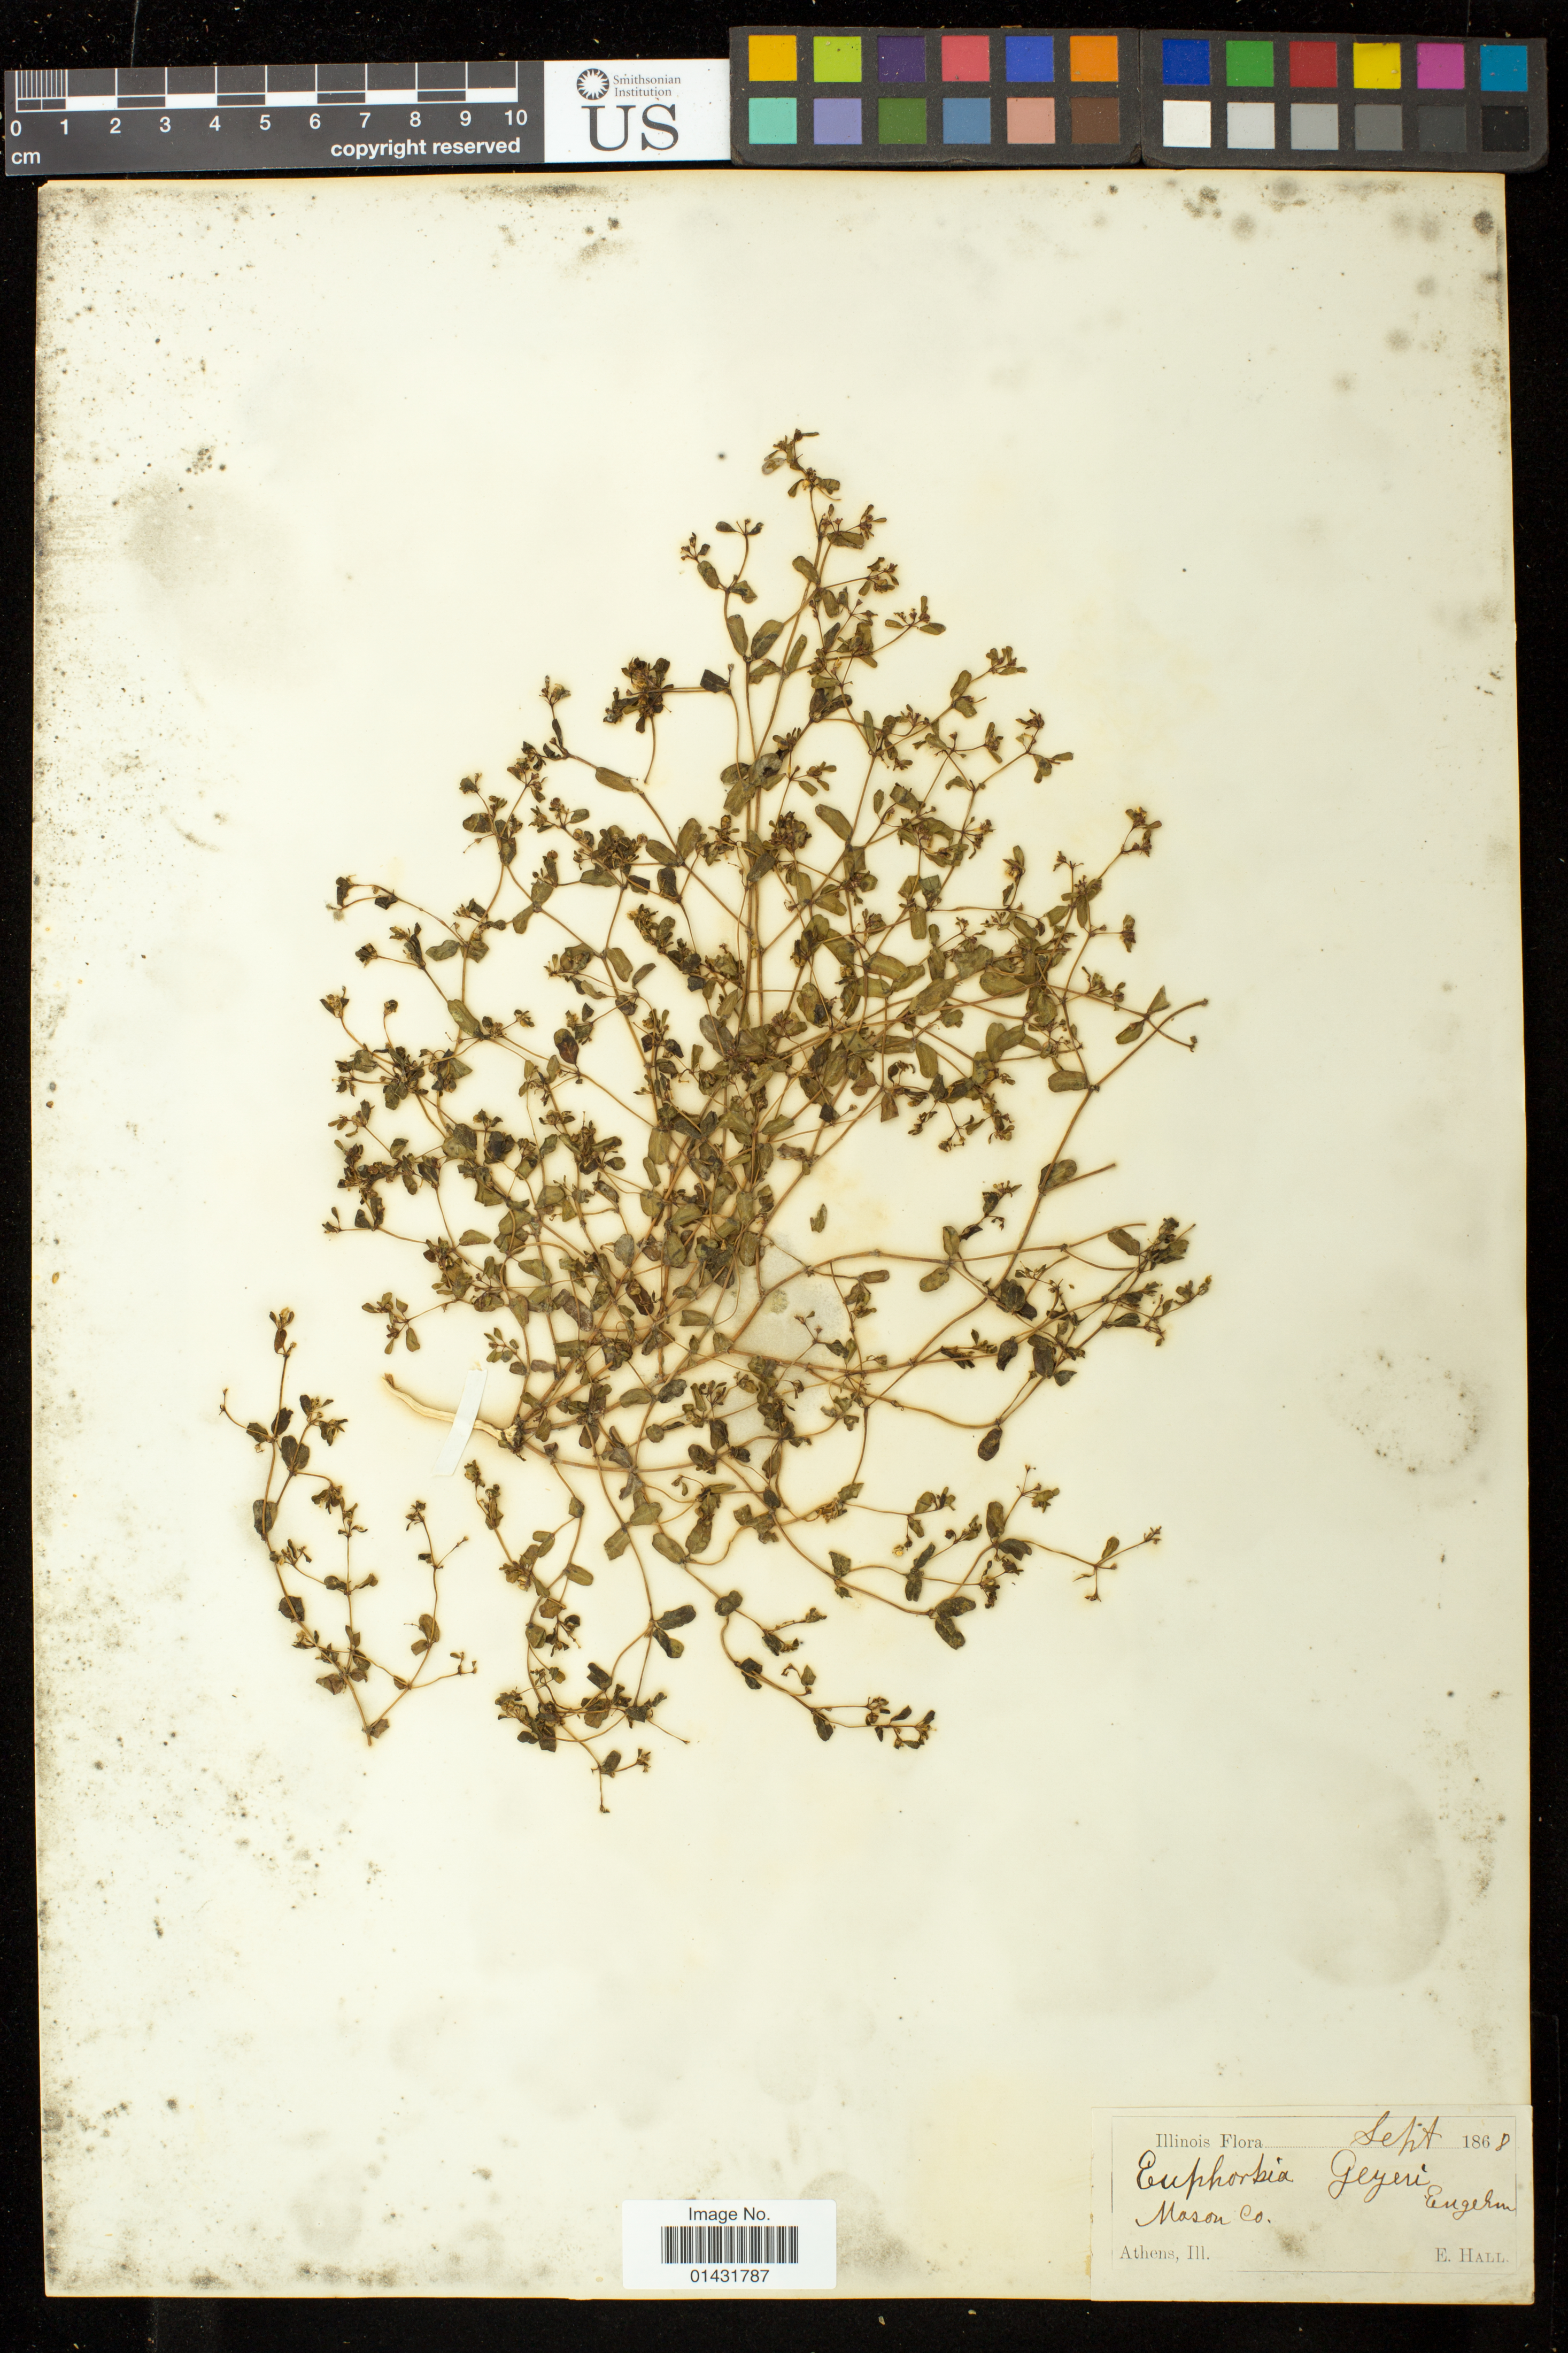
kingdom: Plantae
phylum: Tracheophyta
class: Magnoliopsida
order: Malpighiales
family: Euphorbiaceae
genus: Euphorbia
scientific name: Euphorbia geyeri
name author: Engelm.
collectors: E. Hall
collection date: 1868-09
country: United States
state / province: Illinois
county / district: Mason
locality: Athens